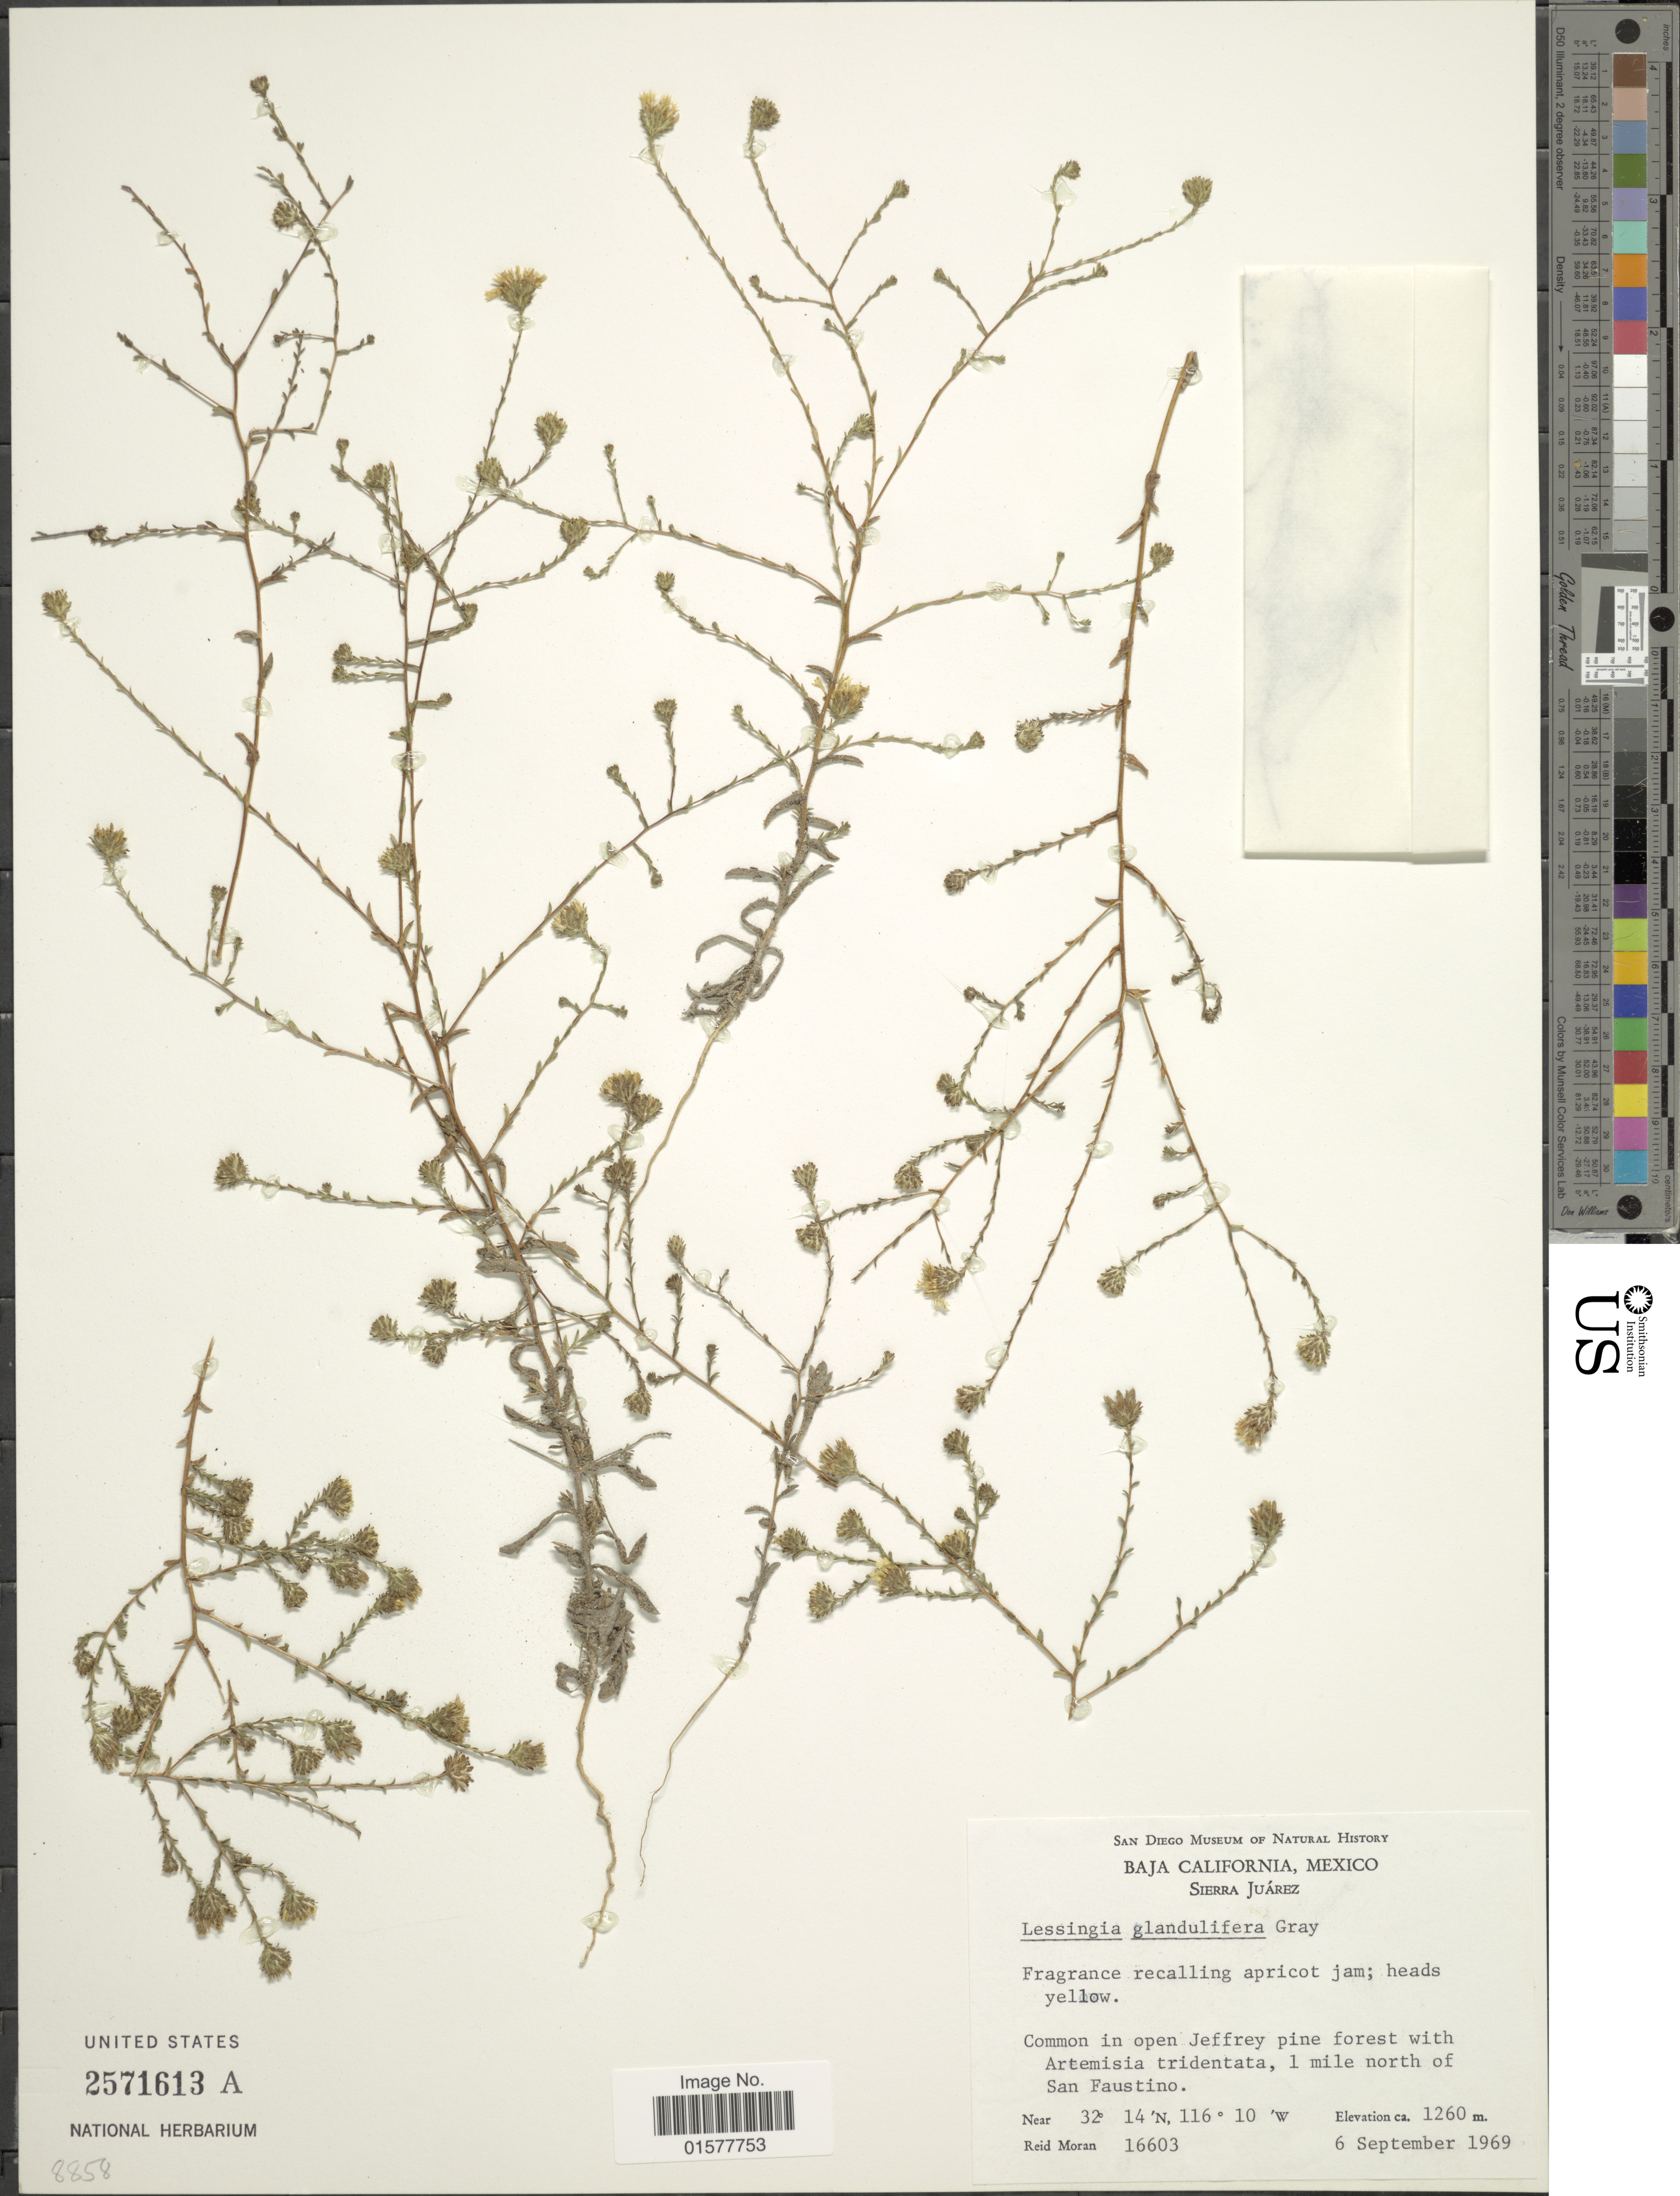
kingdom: Plantae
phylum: Tracheophyta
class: Magnoliopsida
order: Asterales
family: Asteraceae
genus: Lessingia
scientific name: Lessingia glandulifera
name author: A. Gray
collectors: R. V. Moran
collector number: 16603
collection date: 1969-09-06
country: Mexico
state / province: Baja California Sur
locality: Sierra Juarez, Common in open Jeffrey pine forest with Artemisio tridentata, 1 mile north of San Faustino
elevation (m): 1260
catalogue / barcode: US 2571613A